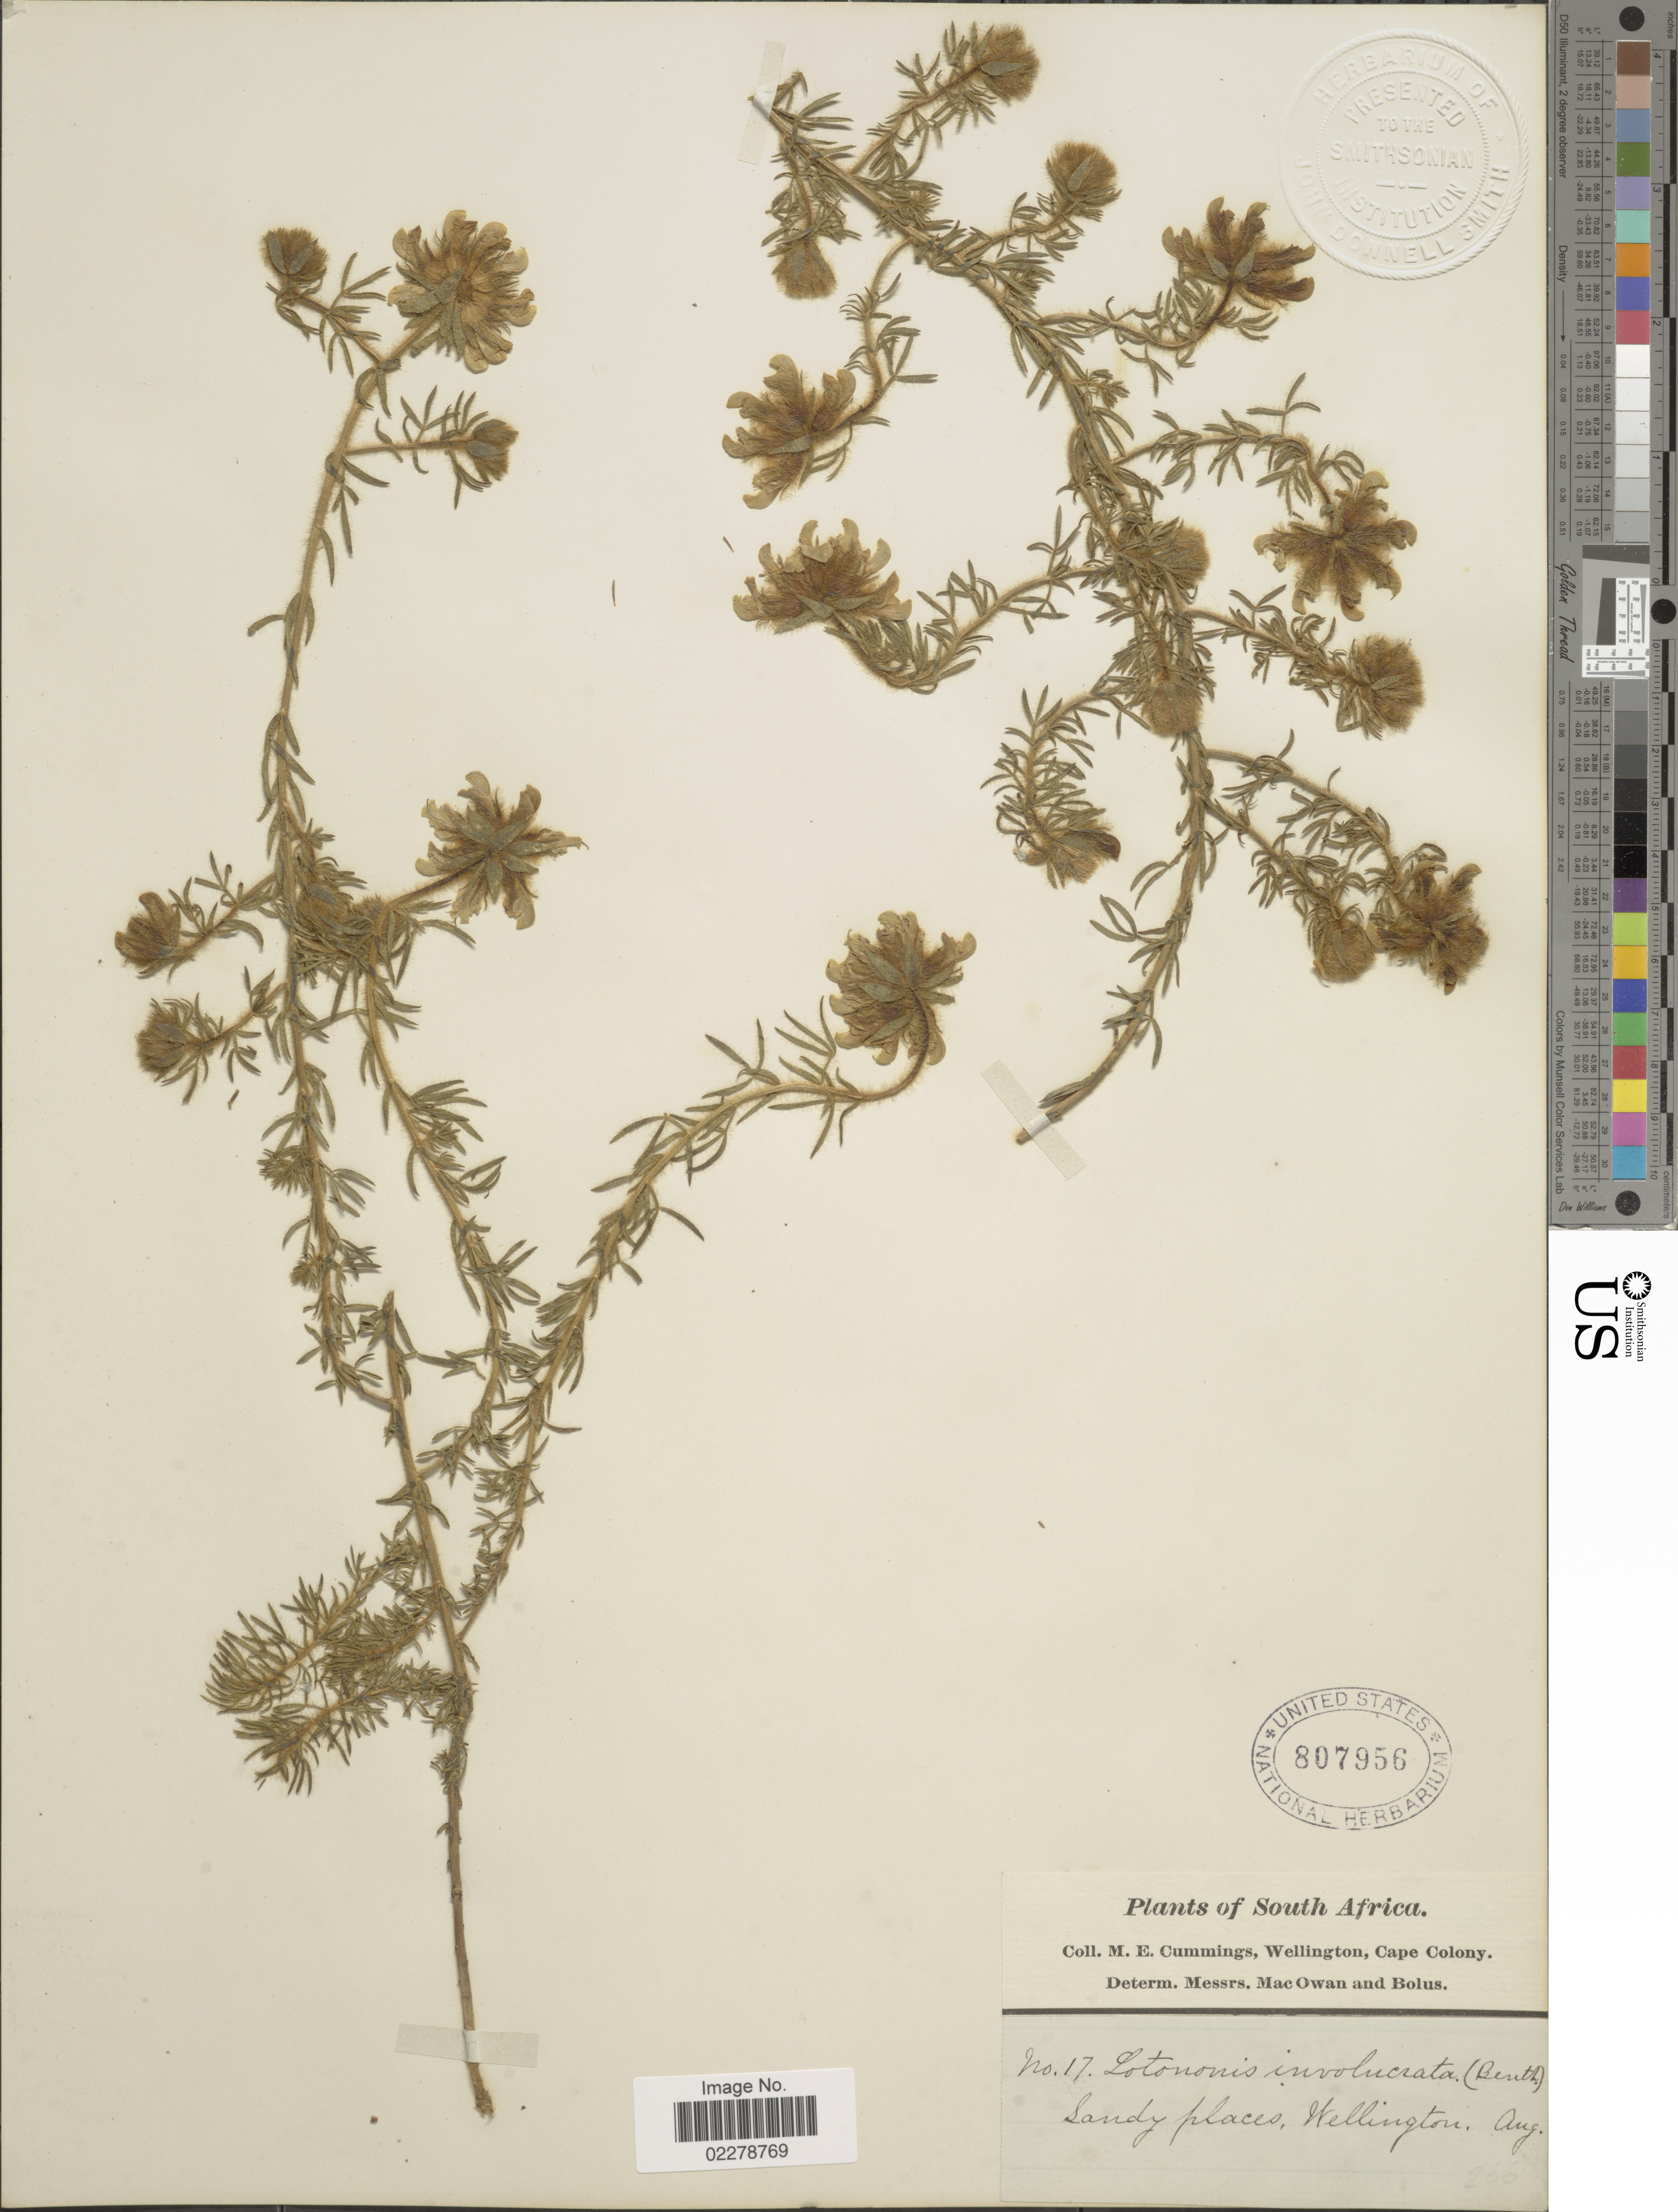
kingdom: Plantae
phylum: Tracheophyta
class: Magnoliopsida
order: Fabales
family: Fabaceae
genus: Lotononis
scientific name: Lotononis involucrata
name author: (P.J. Bergius) Benth.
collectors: M. E. Cummings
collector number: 17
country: South Africa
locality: Sandy places, Wellington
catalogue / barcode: US 807956